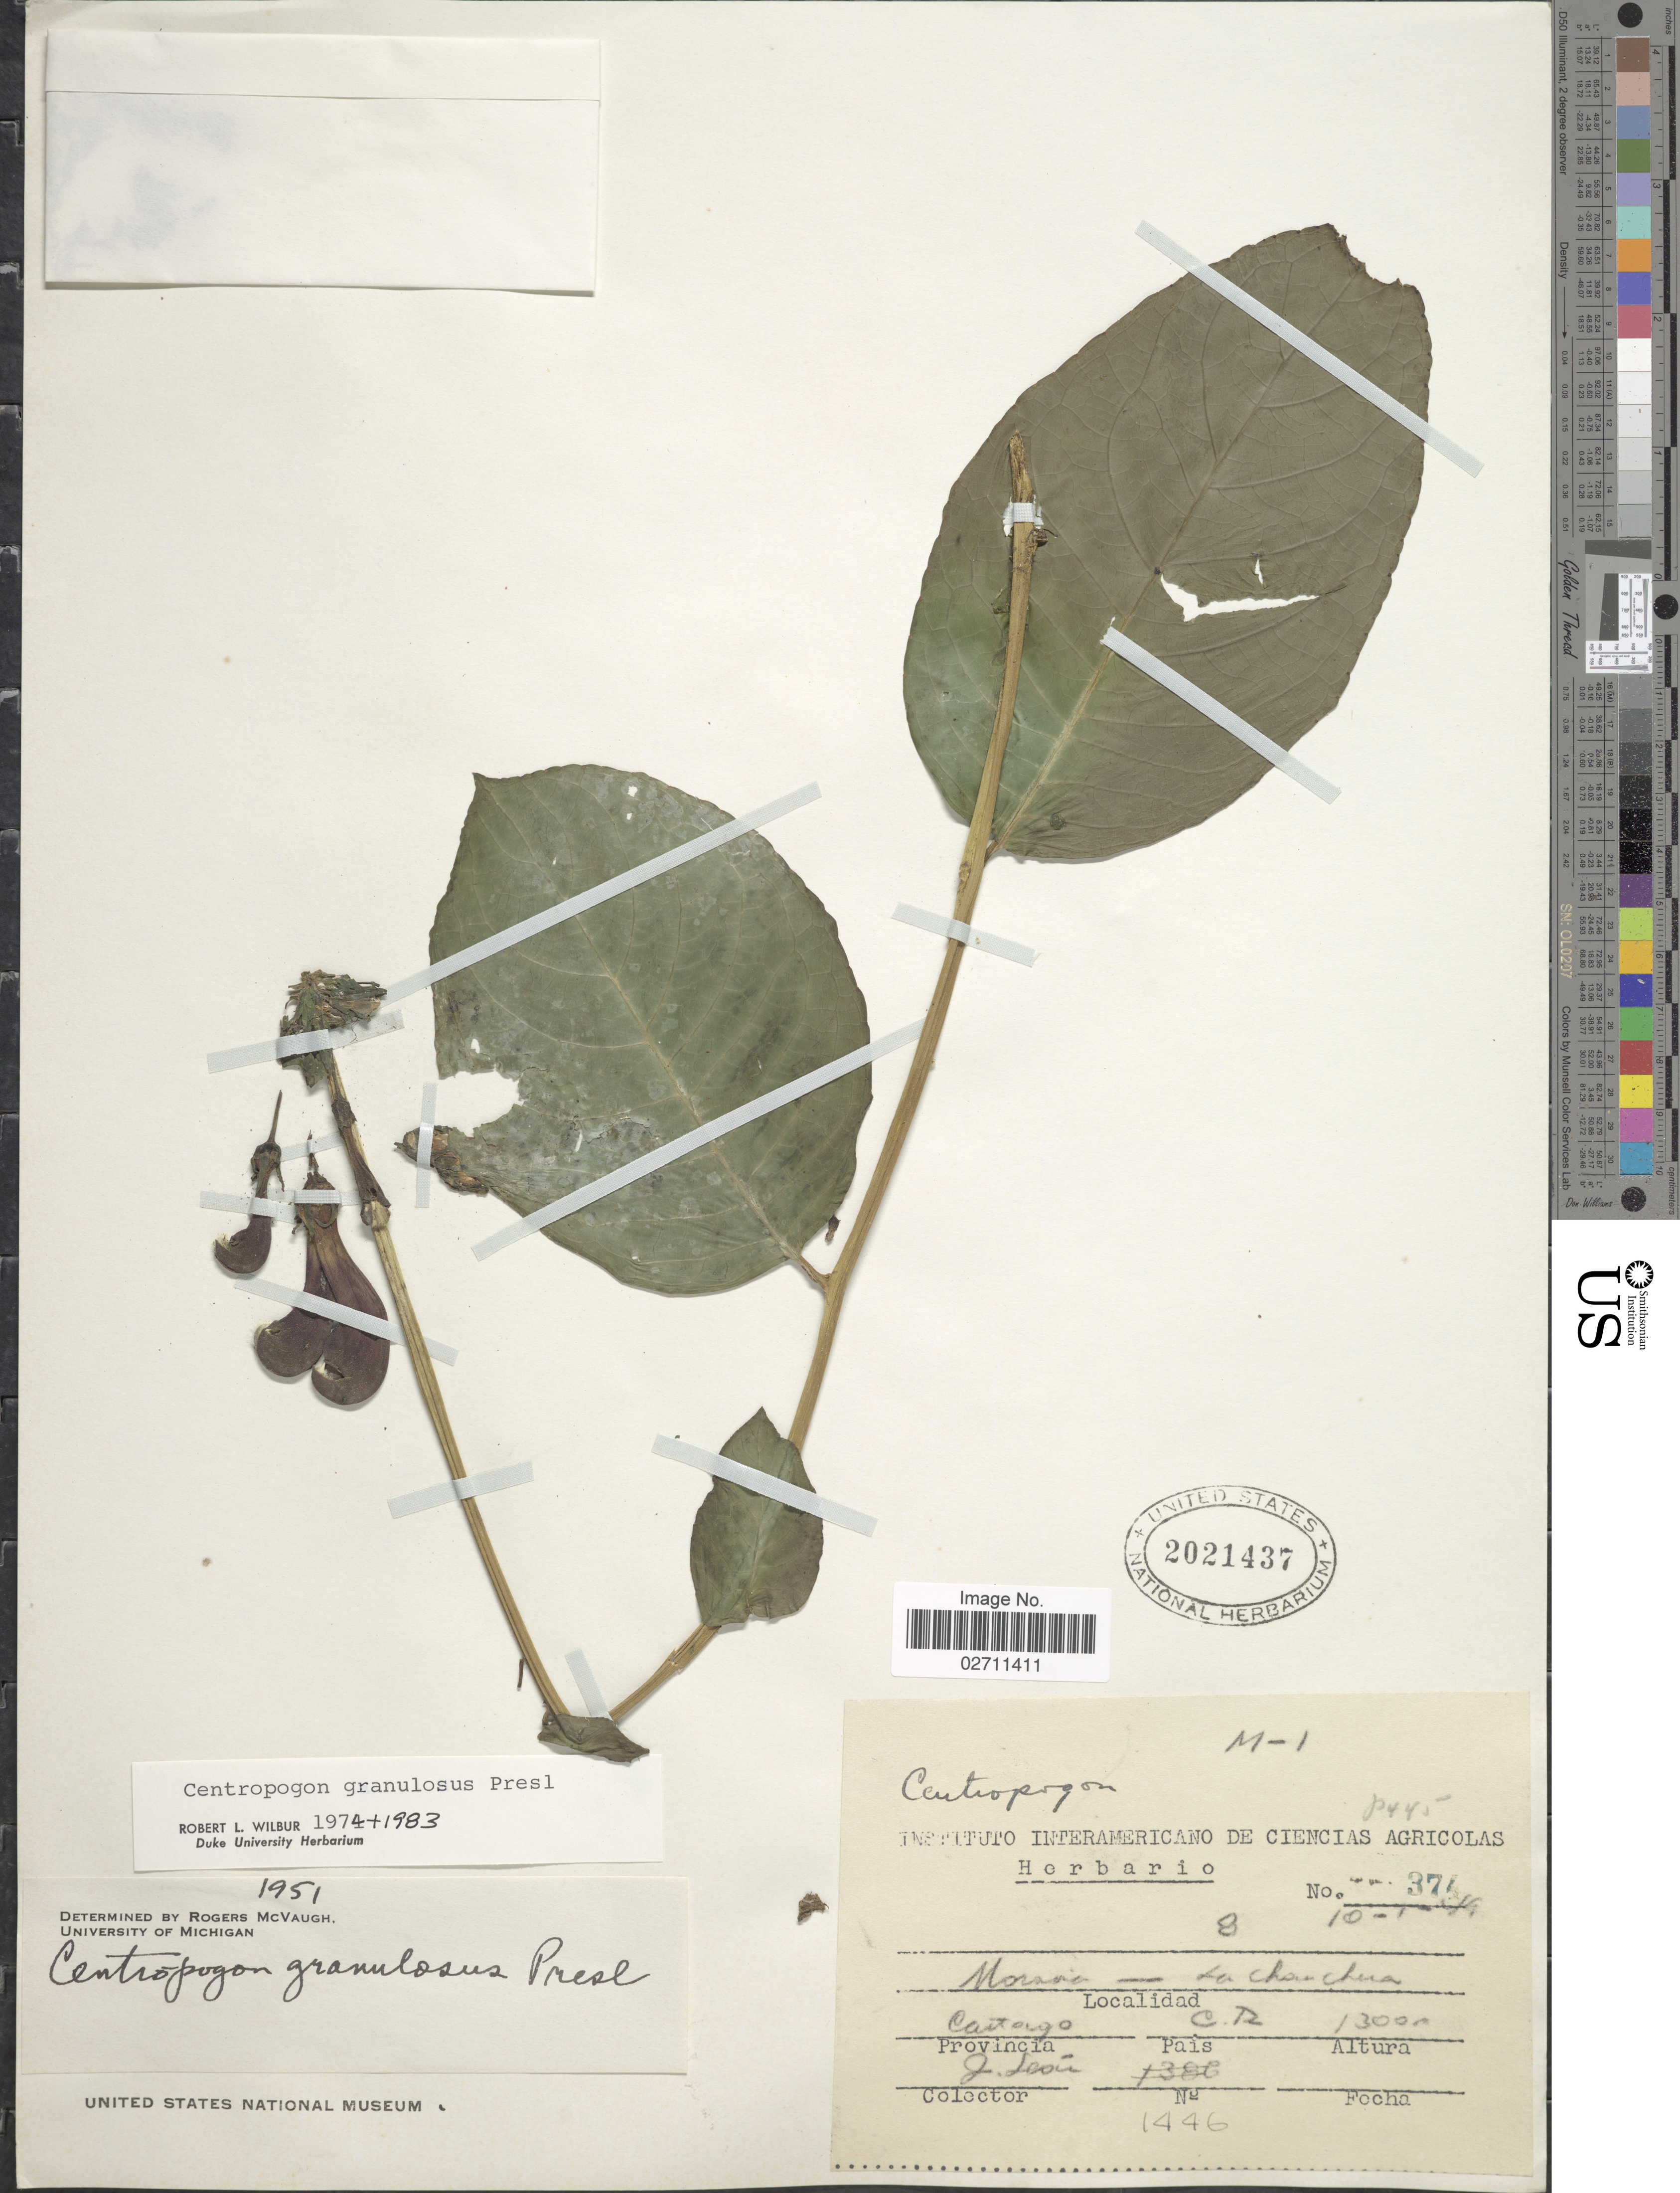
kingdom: Plantae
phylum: Tracheophyta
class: Magnoliopsida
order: Asterales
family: Campanulaceae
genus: Centropogon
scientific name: Centropogon granulosus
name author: C. Presl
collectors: J. León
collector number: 1146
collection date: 1949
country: Costa Rica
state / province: Cartago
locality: Moravia-La Chanchera.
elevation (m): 1300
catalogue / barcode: US 2021437